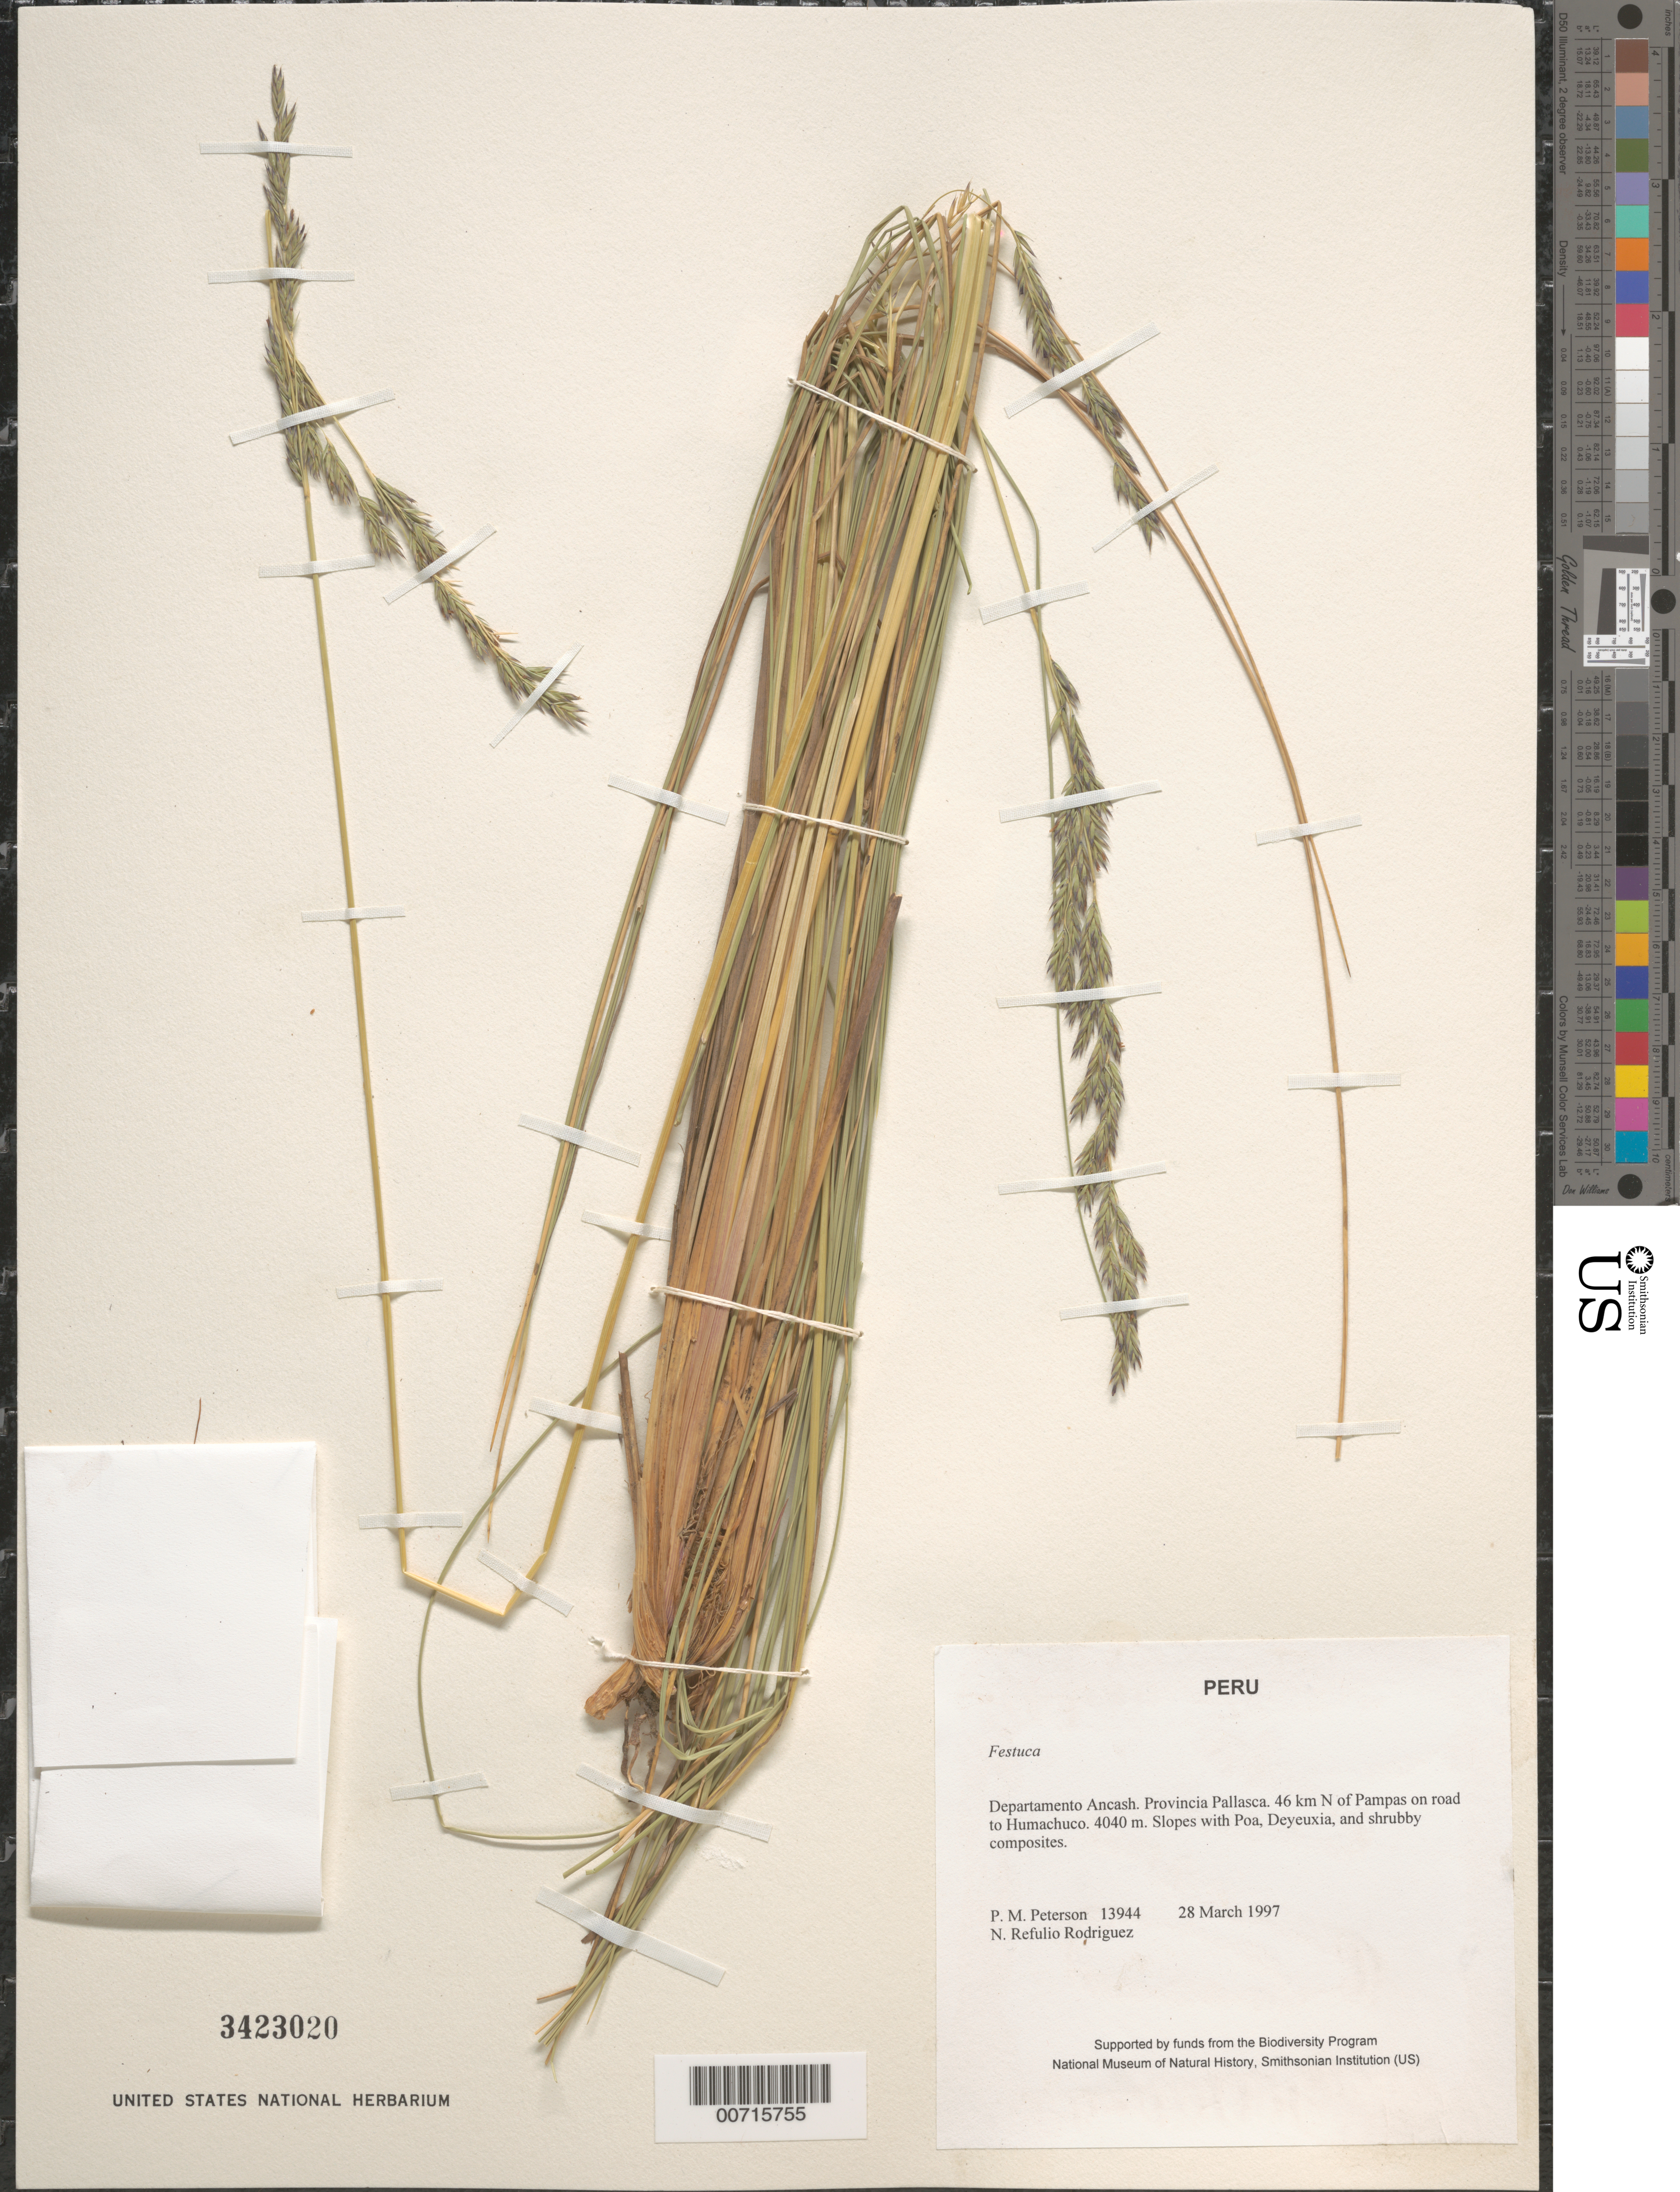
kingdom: Plantae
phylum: Tracheophyta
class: Liliopsida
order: Poales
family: Poaceae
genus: Festuca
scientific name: Festuca sp.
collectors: P. M. Peterson & N. Refulio-Rodríguez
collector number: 13944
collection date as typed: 28 Mar 1997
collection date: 1997-03-28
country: Peru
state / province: Ancash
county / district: Pallasca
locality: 46 km N of Pampas on road to Humachuco.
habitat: Slopes with Poa, Deyeuxia, and shruby composites.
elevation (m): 4040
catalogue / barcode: US 3423020